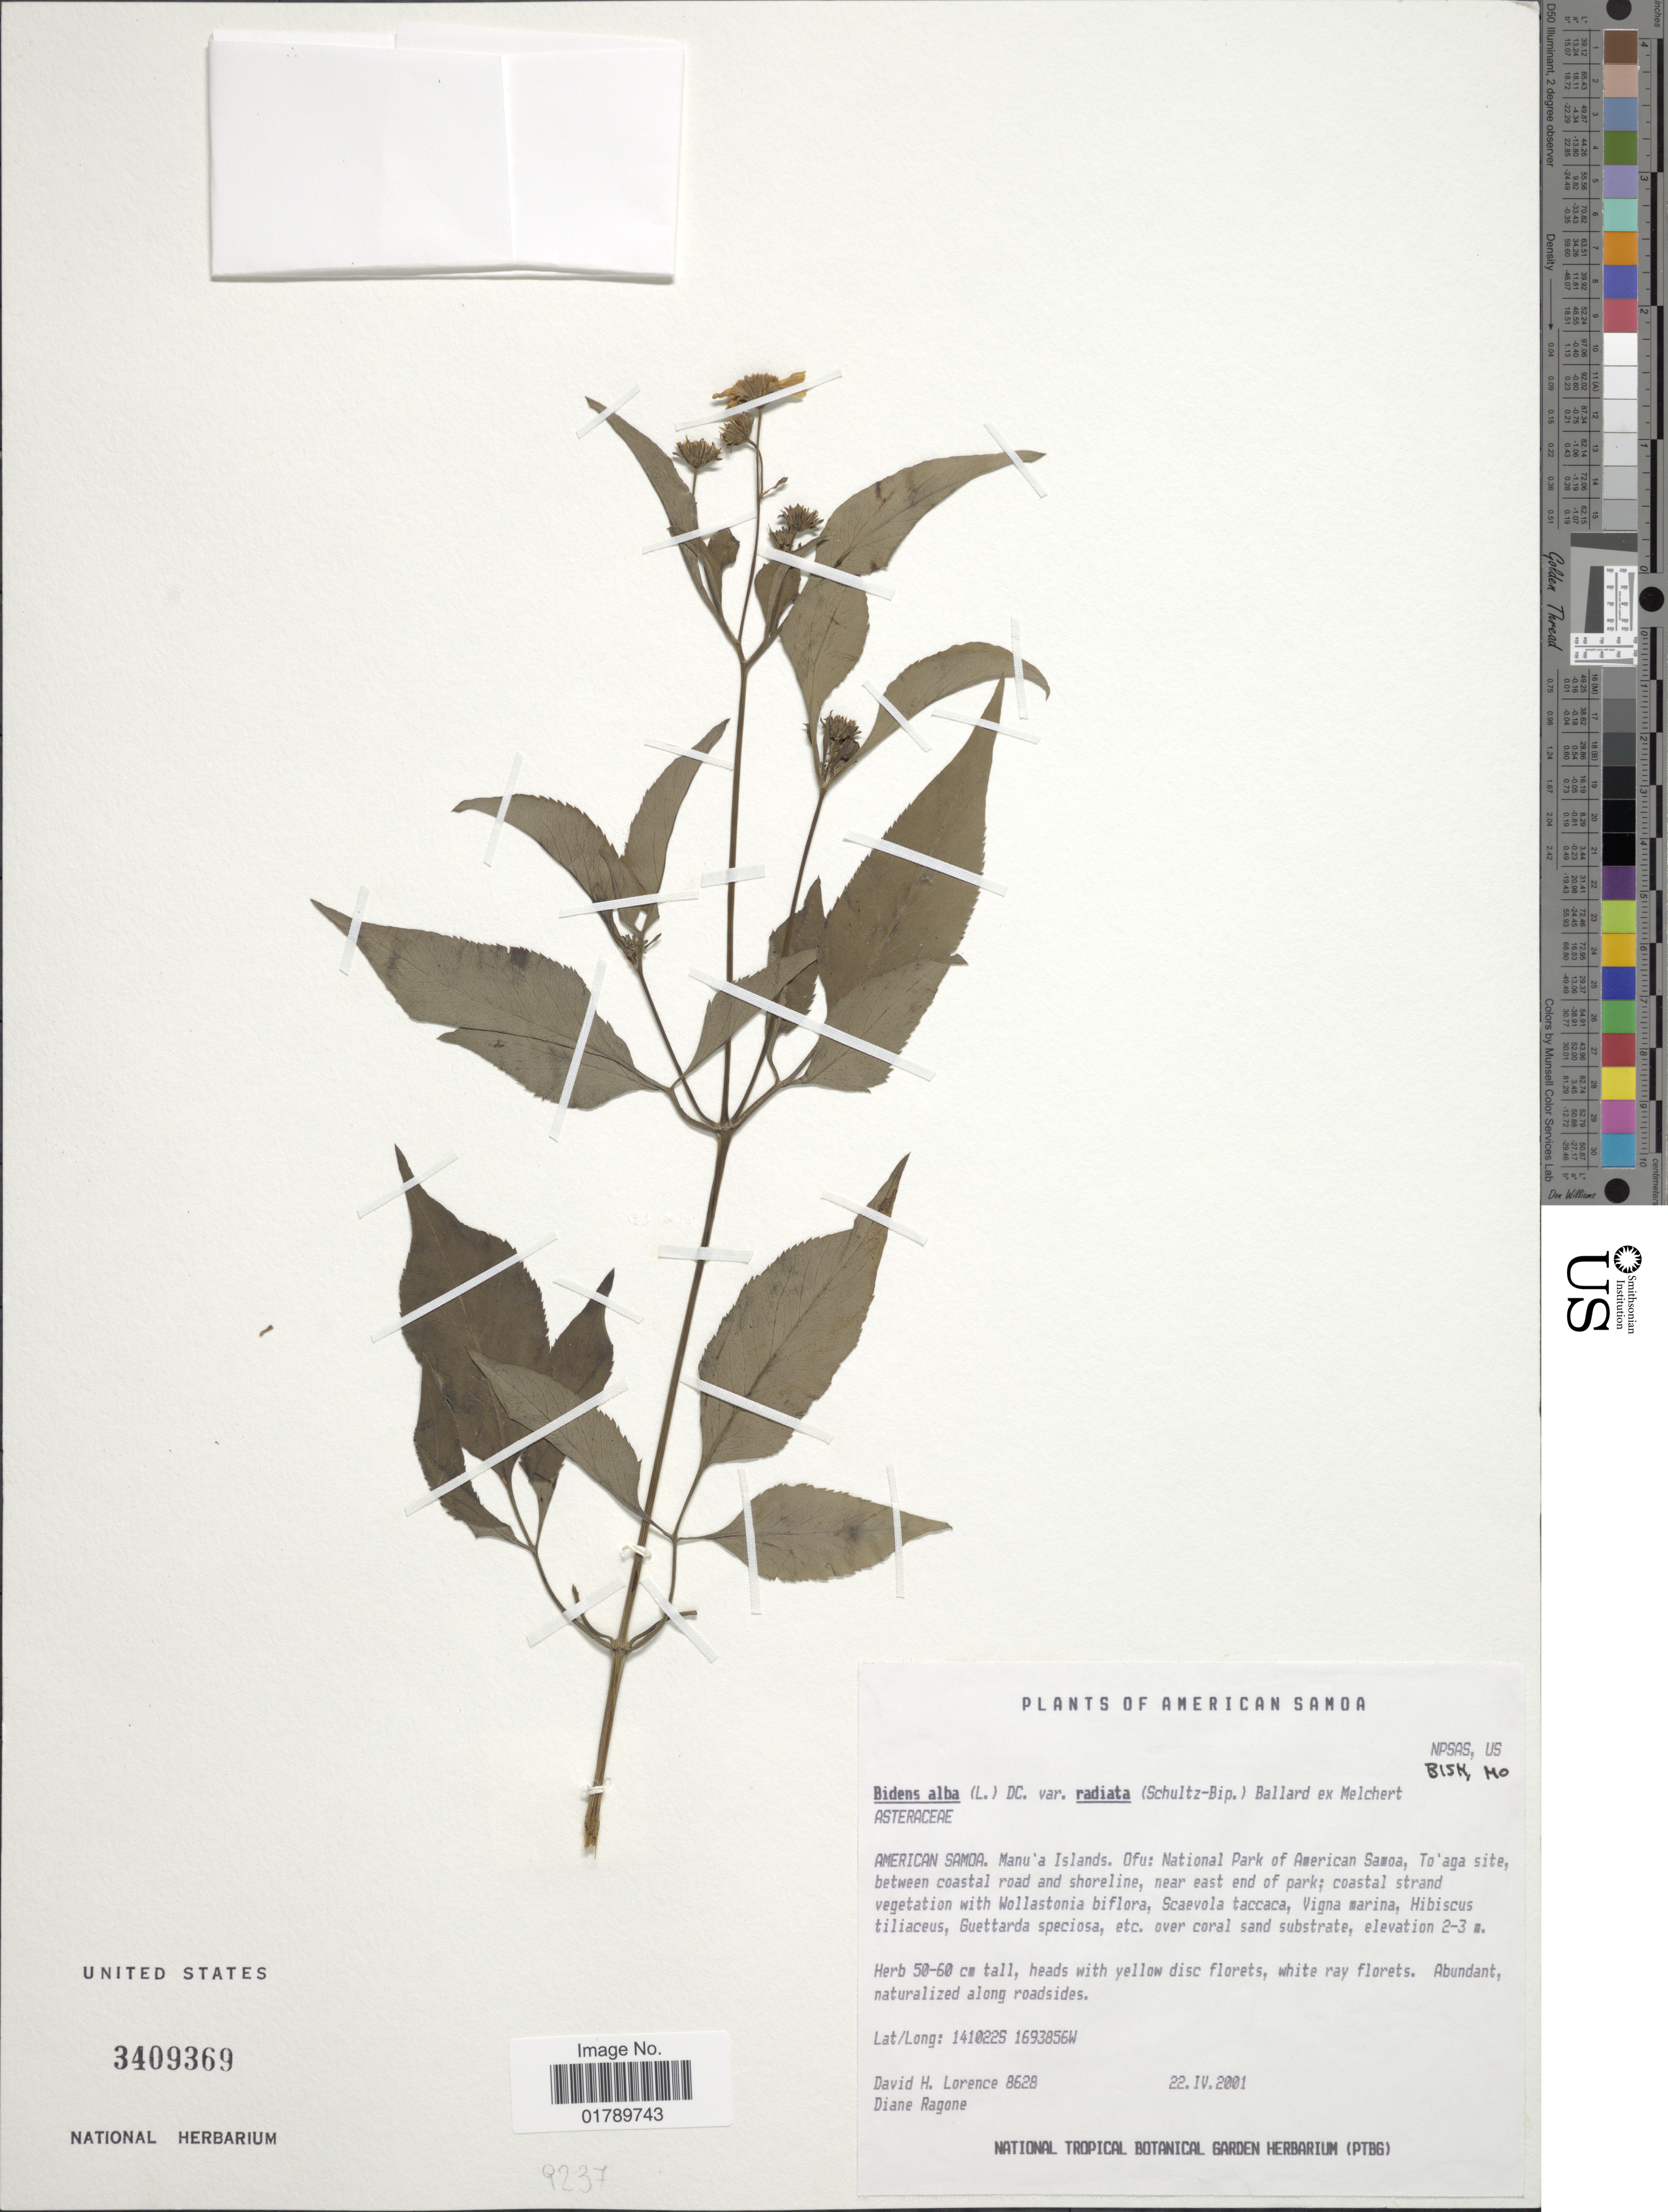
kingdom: Plantae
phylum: Tracheophyta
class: Magnoliopsida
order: Asterales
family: Asteraceae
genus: Bidens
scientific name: Bidens alba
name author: (L.) DC.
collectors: D. Lorence & D. Ragone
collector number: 8628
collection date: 2001-04-22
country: American Samoa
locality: American Samoa. Manu'a Islands. Ofu: National Park of American Samoa, To'anga site, between coastal road and shoreline, near east end of park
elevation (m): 2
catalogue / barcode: US 3409369